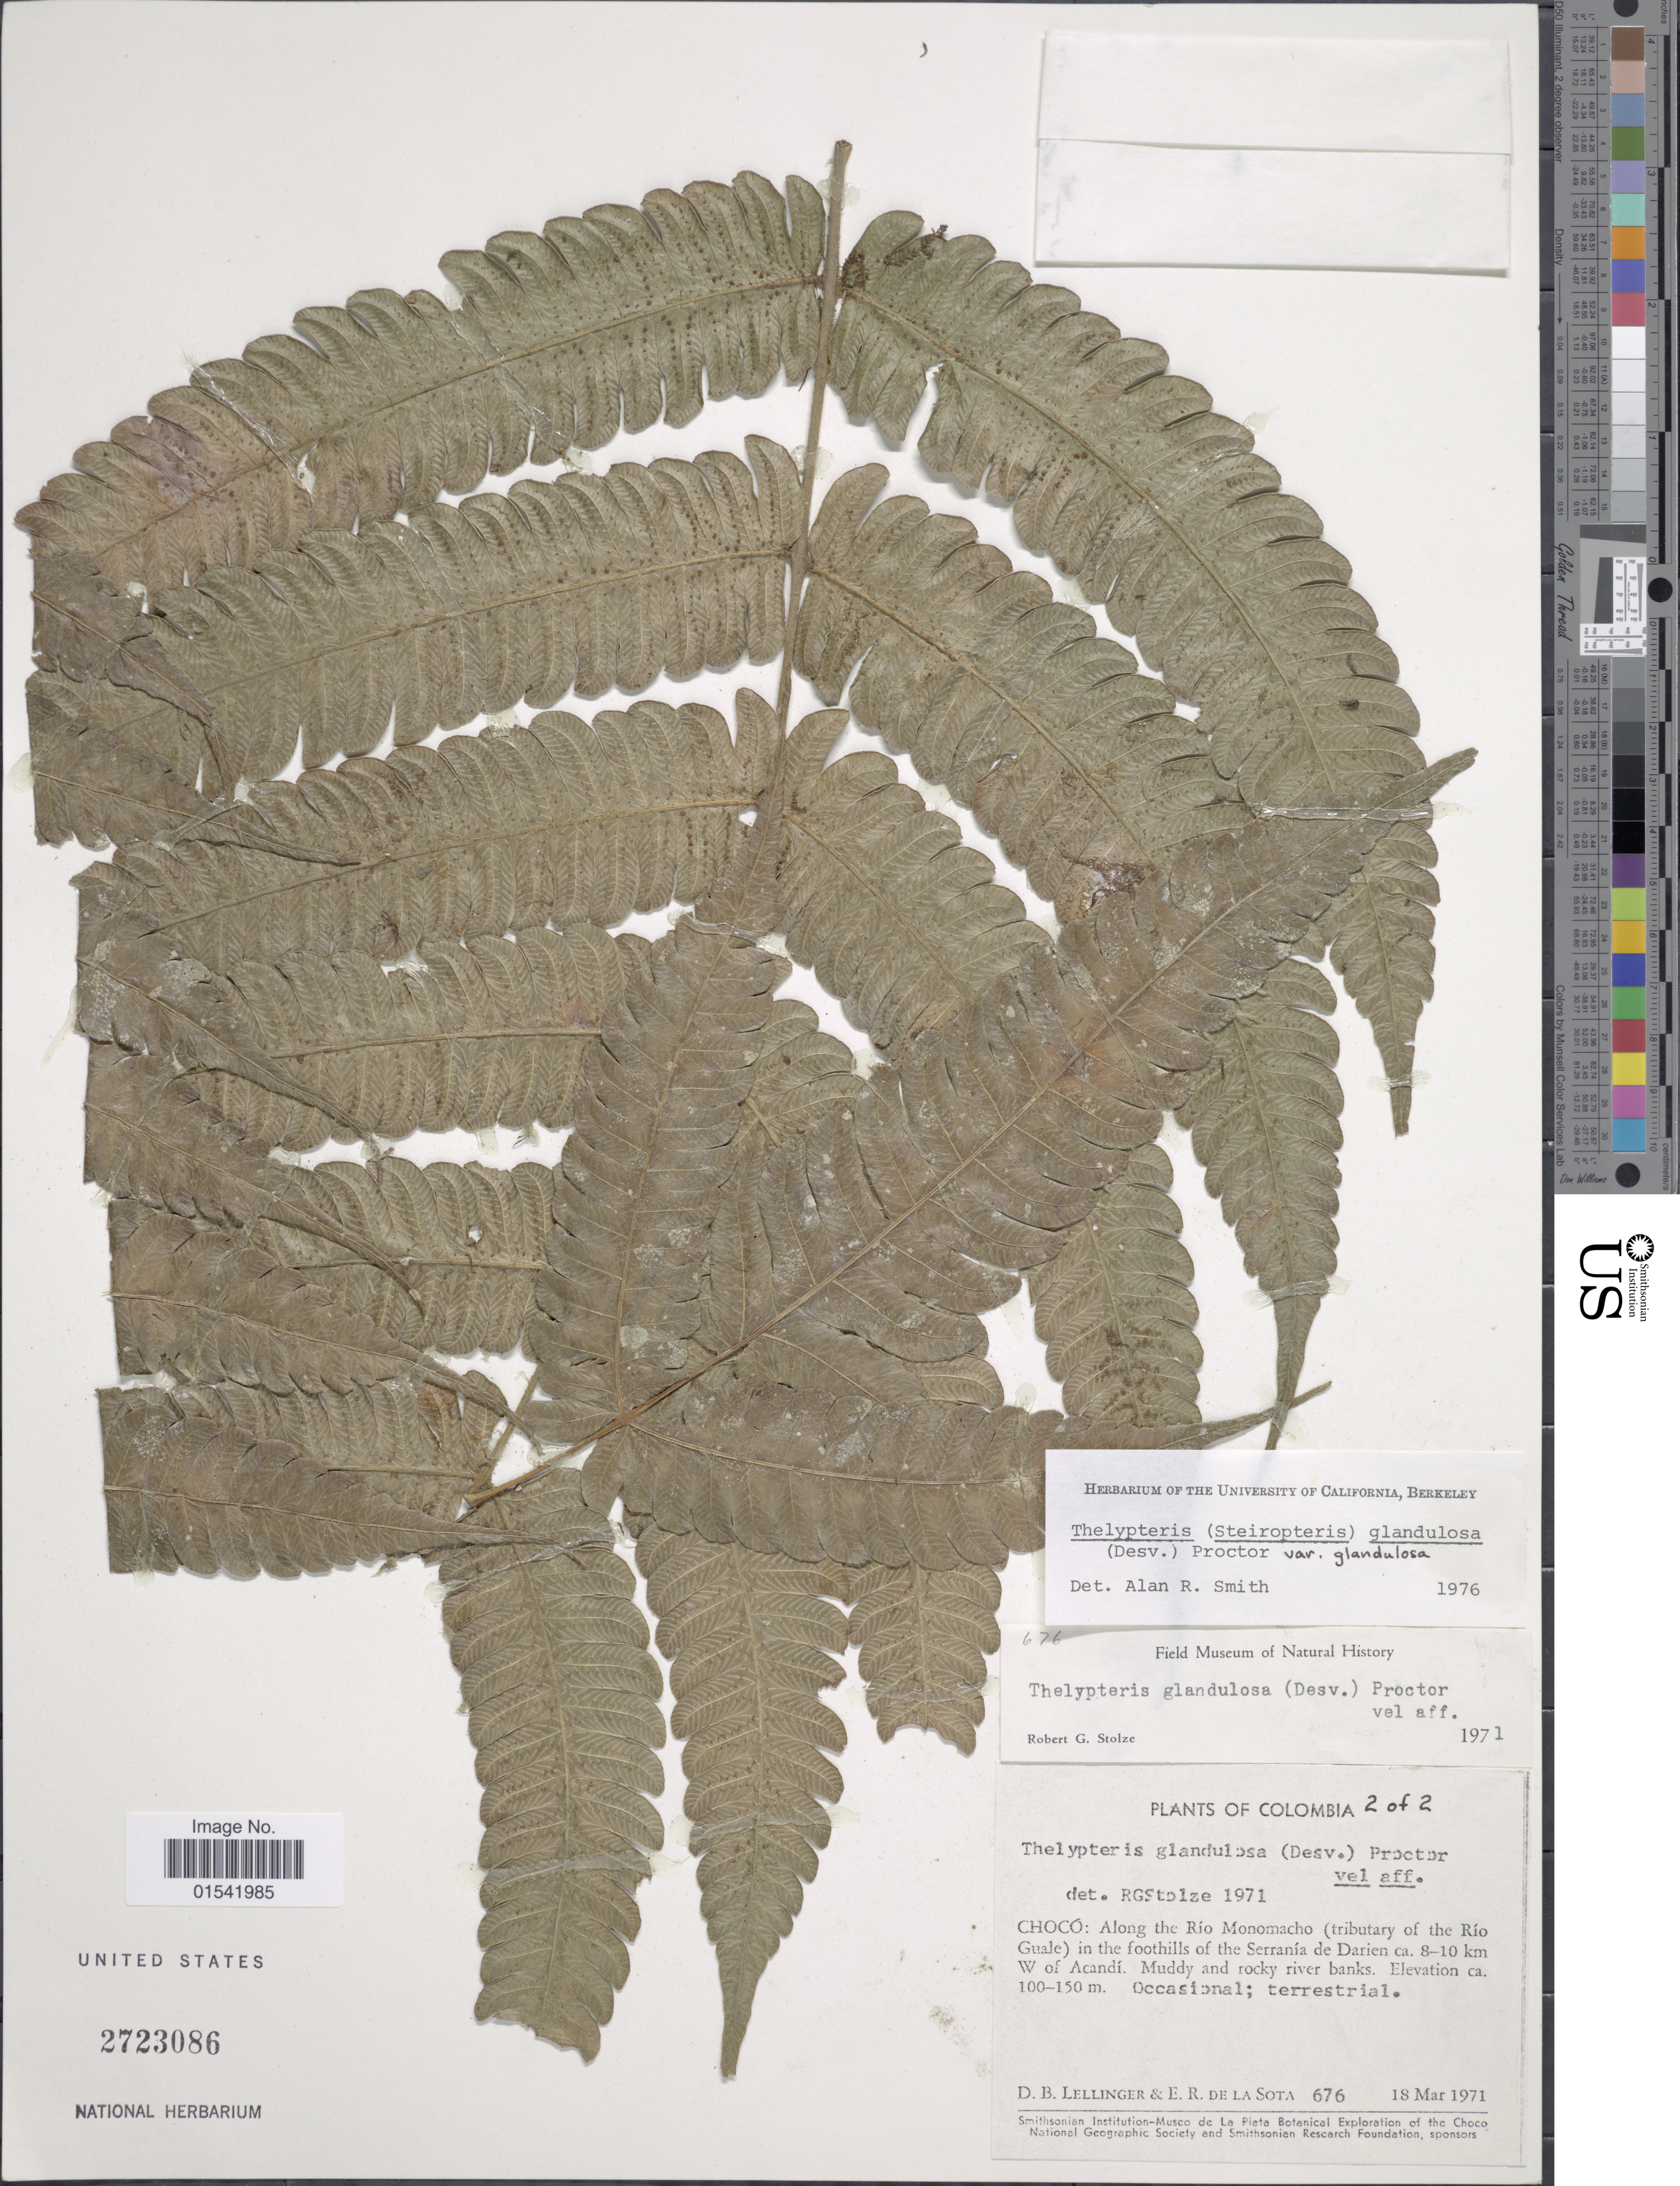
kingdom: Plantae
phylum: Tracheophyta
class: Polypodiopsida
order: Polypodiales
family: Thelypteridaceae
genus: Steiropteris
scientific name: Steiropteris glandulosa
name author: (Hook. f.) Pic. Serm.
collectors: D. B. Lellinger & E. R. de la Sota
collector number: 676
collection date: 1971-03-18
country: Colombia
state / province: Chocó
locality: Along the Río Monomacho (tributary of the Río Guale) in the foothills of the Serranía de Darien ca. 8-10 km W of Acandí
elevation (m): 100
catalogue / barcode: US 2723086